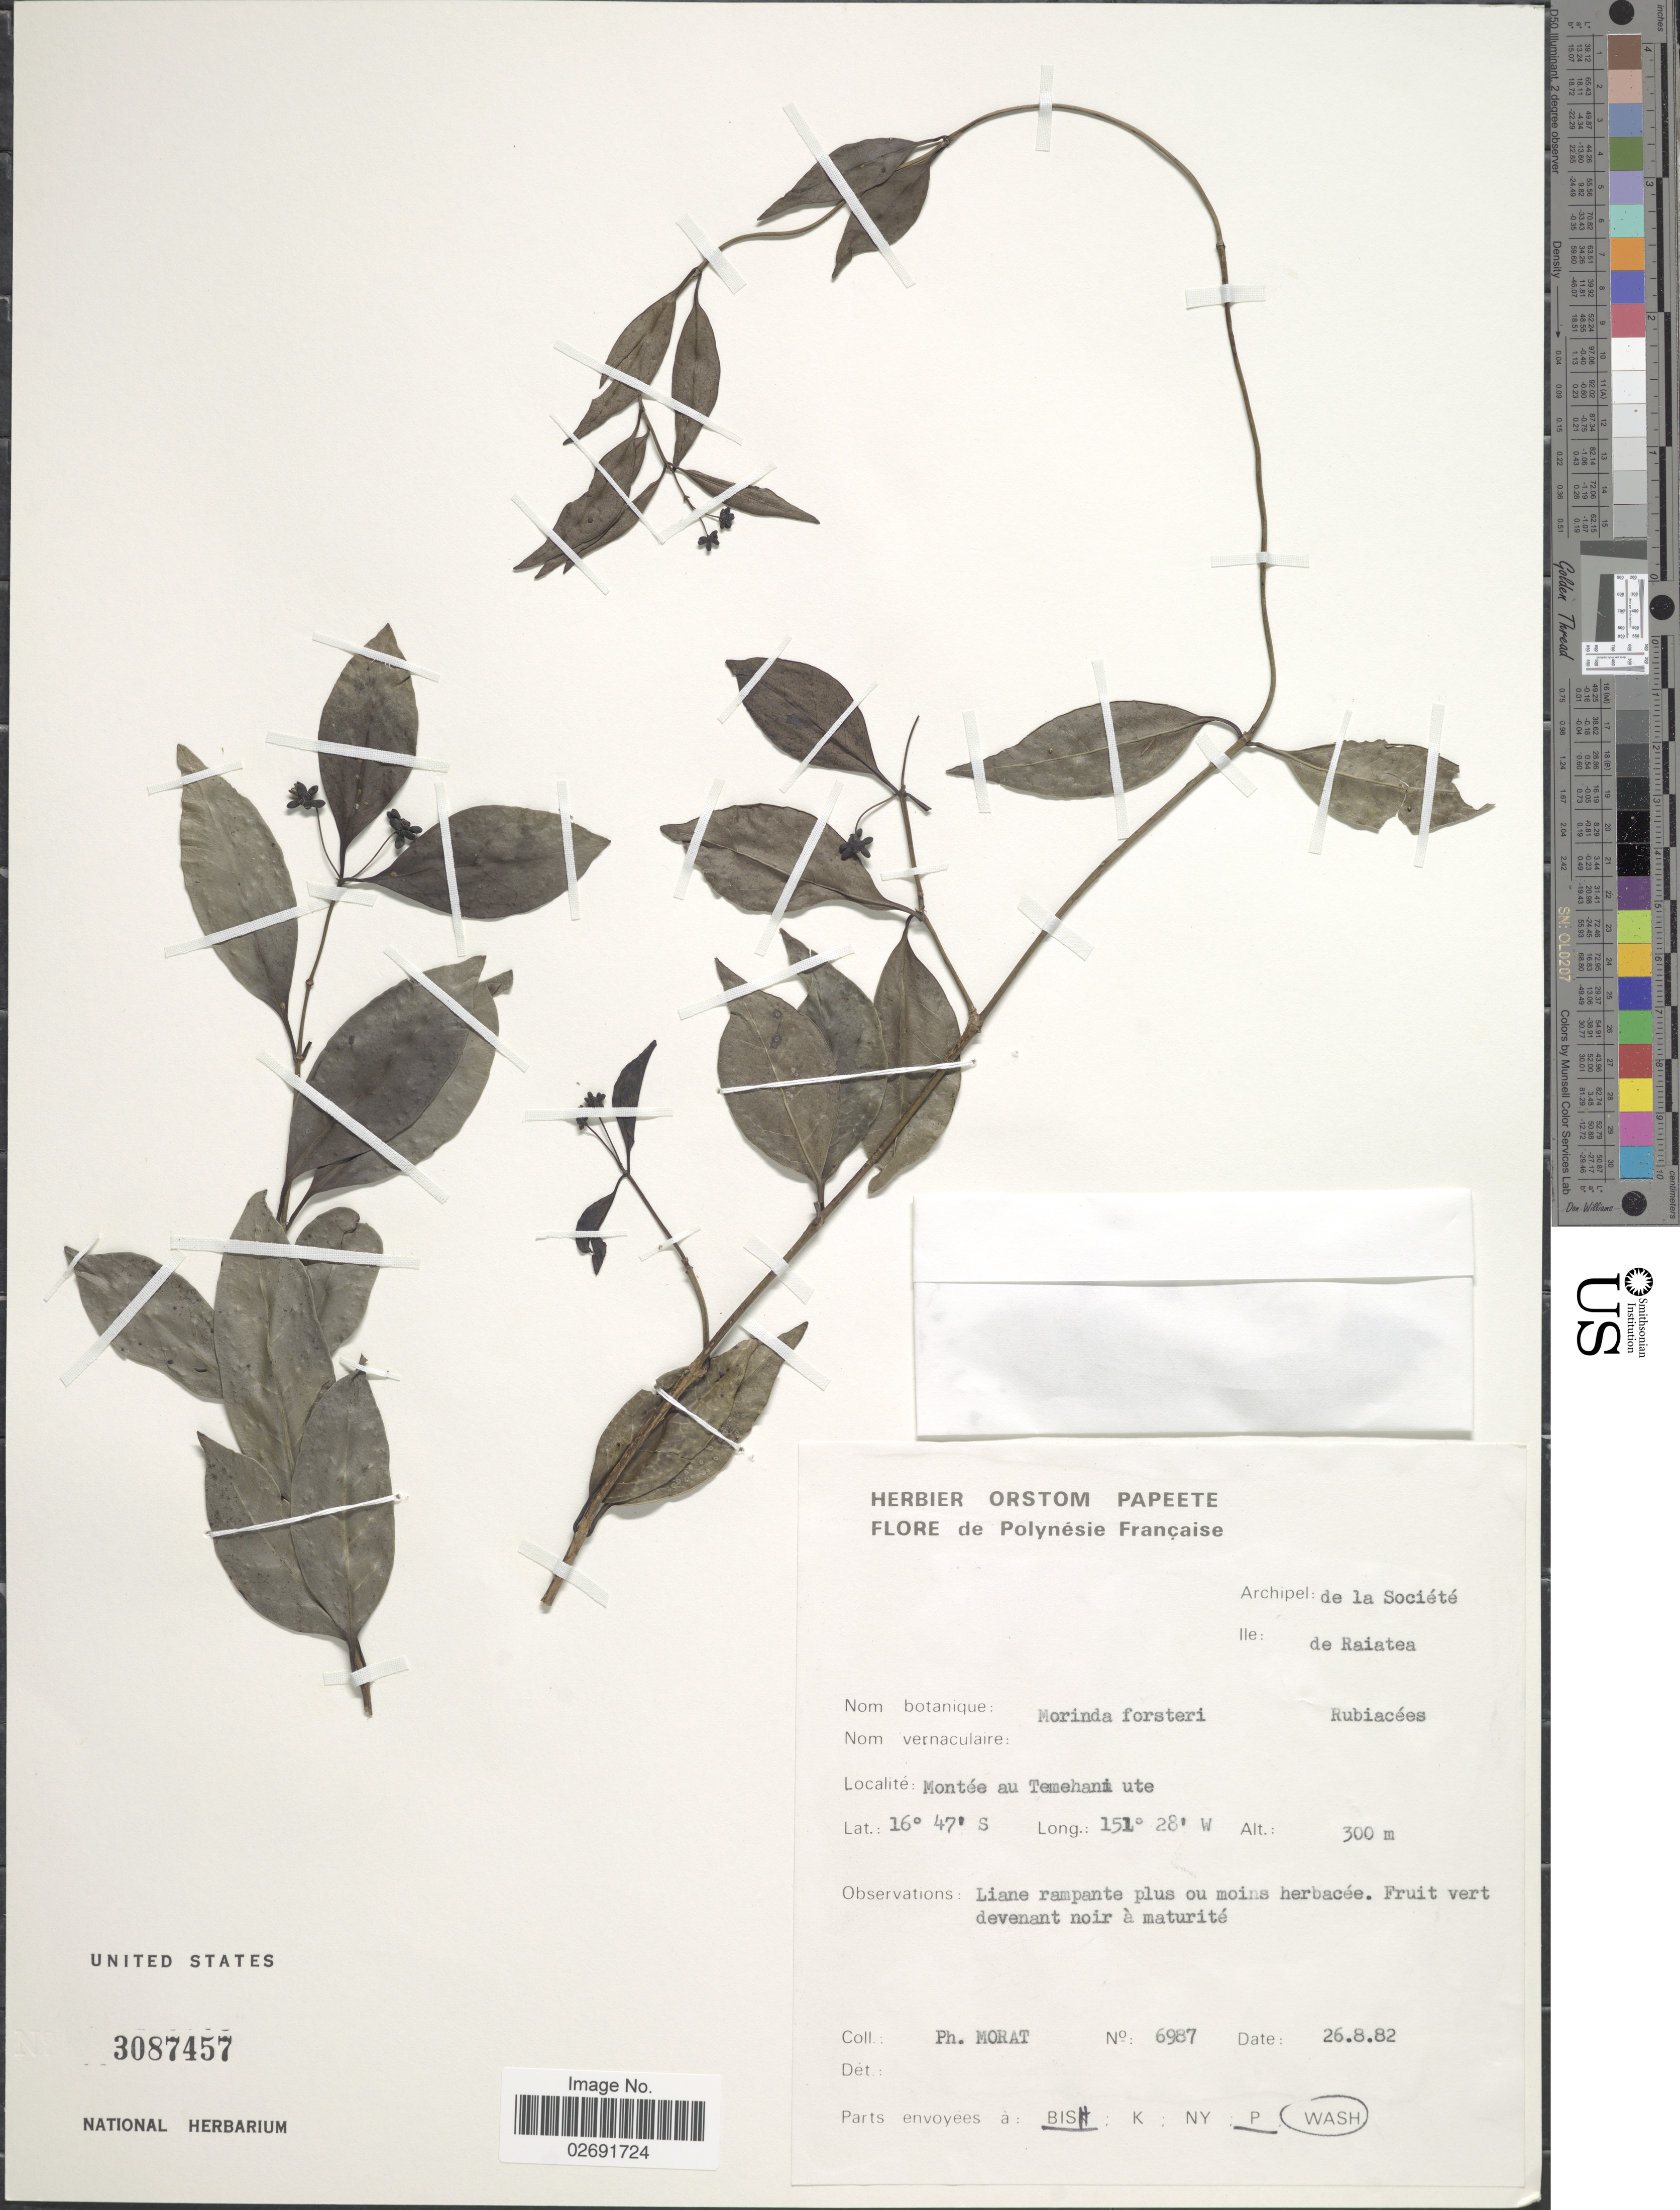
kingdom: Plantae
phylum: Tracheophyta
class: Magnoliopsida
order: Gentianales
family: Rubiaceae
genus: Gynochthodes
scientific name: Gynochthodes umbellata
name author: (L.) Razafim. & B. Bremer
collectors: P. Morat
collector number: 6987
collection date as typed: Transcribed d/m/y: 26/8/82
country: French Polynesia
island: Raiatea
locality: Archipel: de la Societe. Ile: de Raiatea. Montee au Temehani ute.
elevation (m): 300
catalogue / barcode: US 3087457